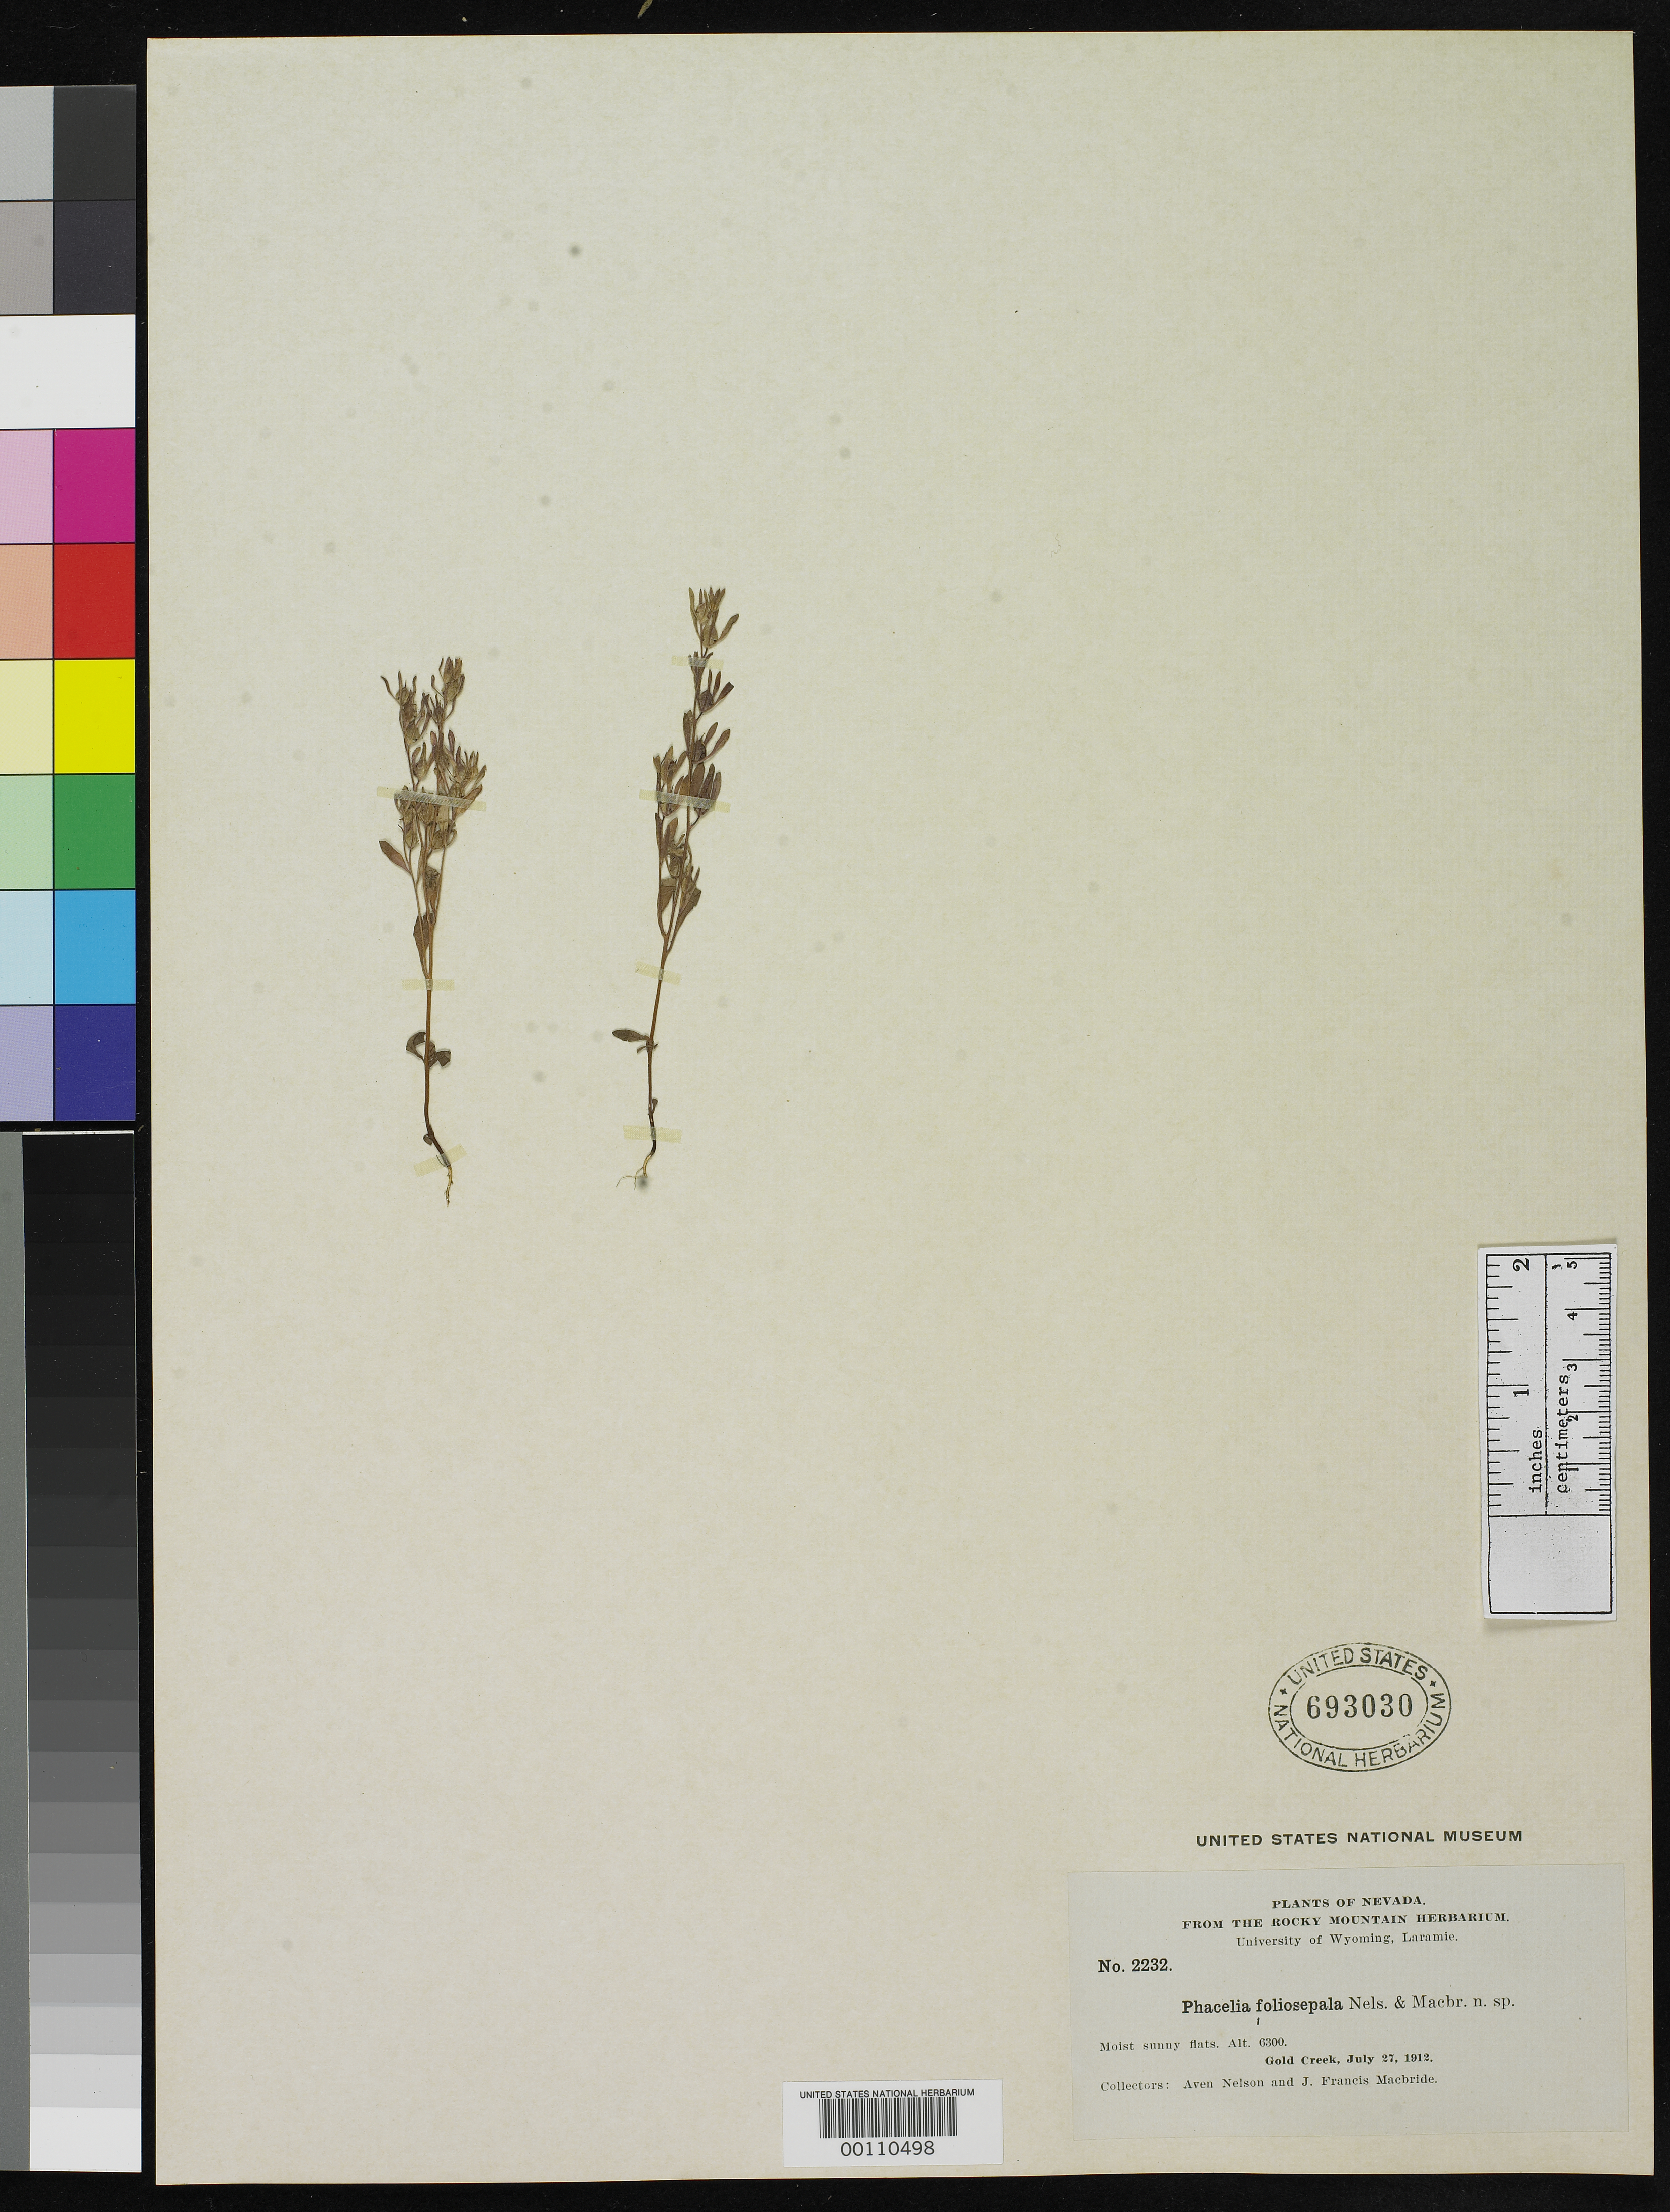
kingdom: Plantae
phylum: Tracheophyta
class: Magnoliopsida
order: Boraginales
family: Hydrophyllaceae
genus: Phacelia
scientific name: Phacelia foliosepala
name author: A. Nelson & J.F. Macbr.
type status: Isotype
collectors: A. Nelson & J. F. Macbride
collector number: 2232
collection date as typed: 27 Jul 1912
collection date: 1912-07-27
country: United States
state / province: Nevada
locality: Gold Creek.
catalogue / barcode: US 693030